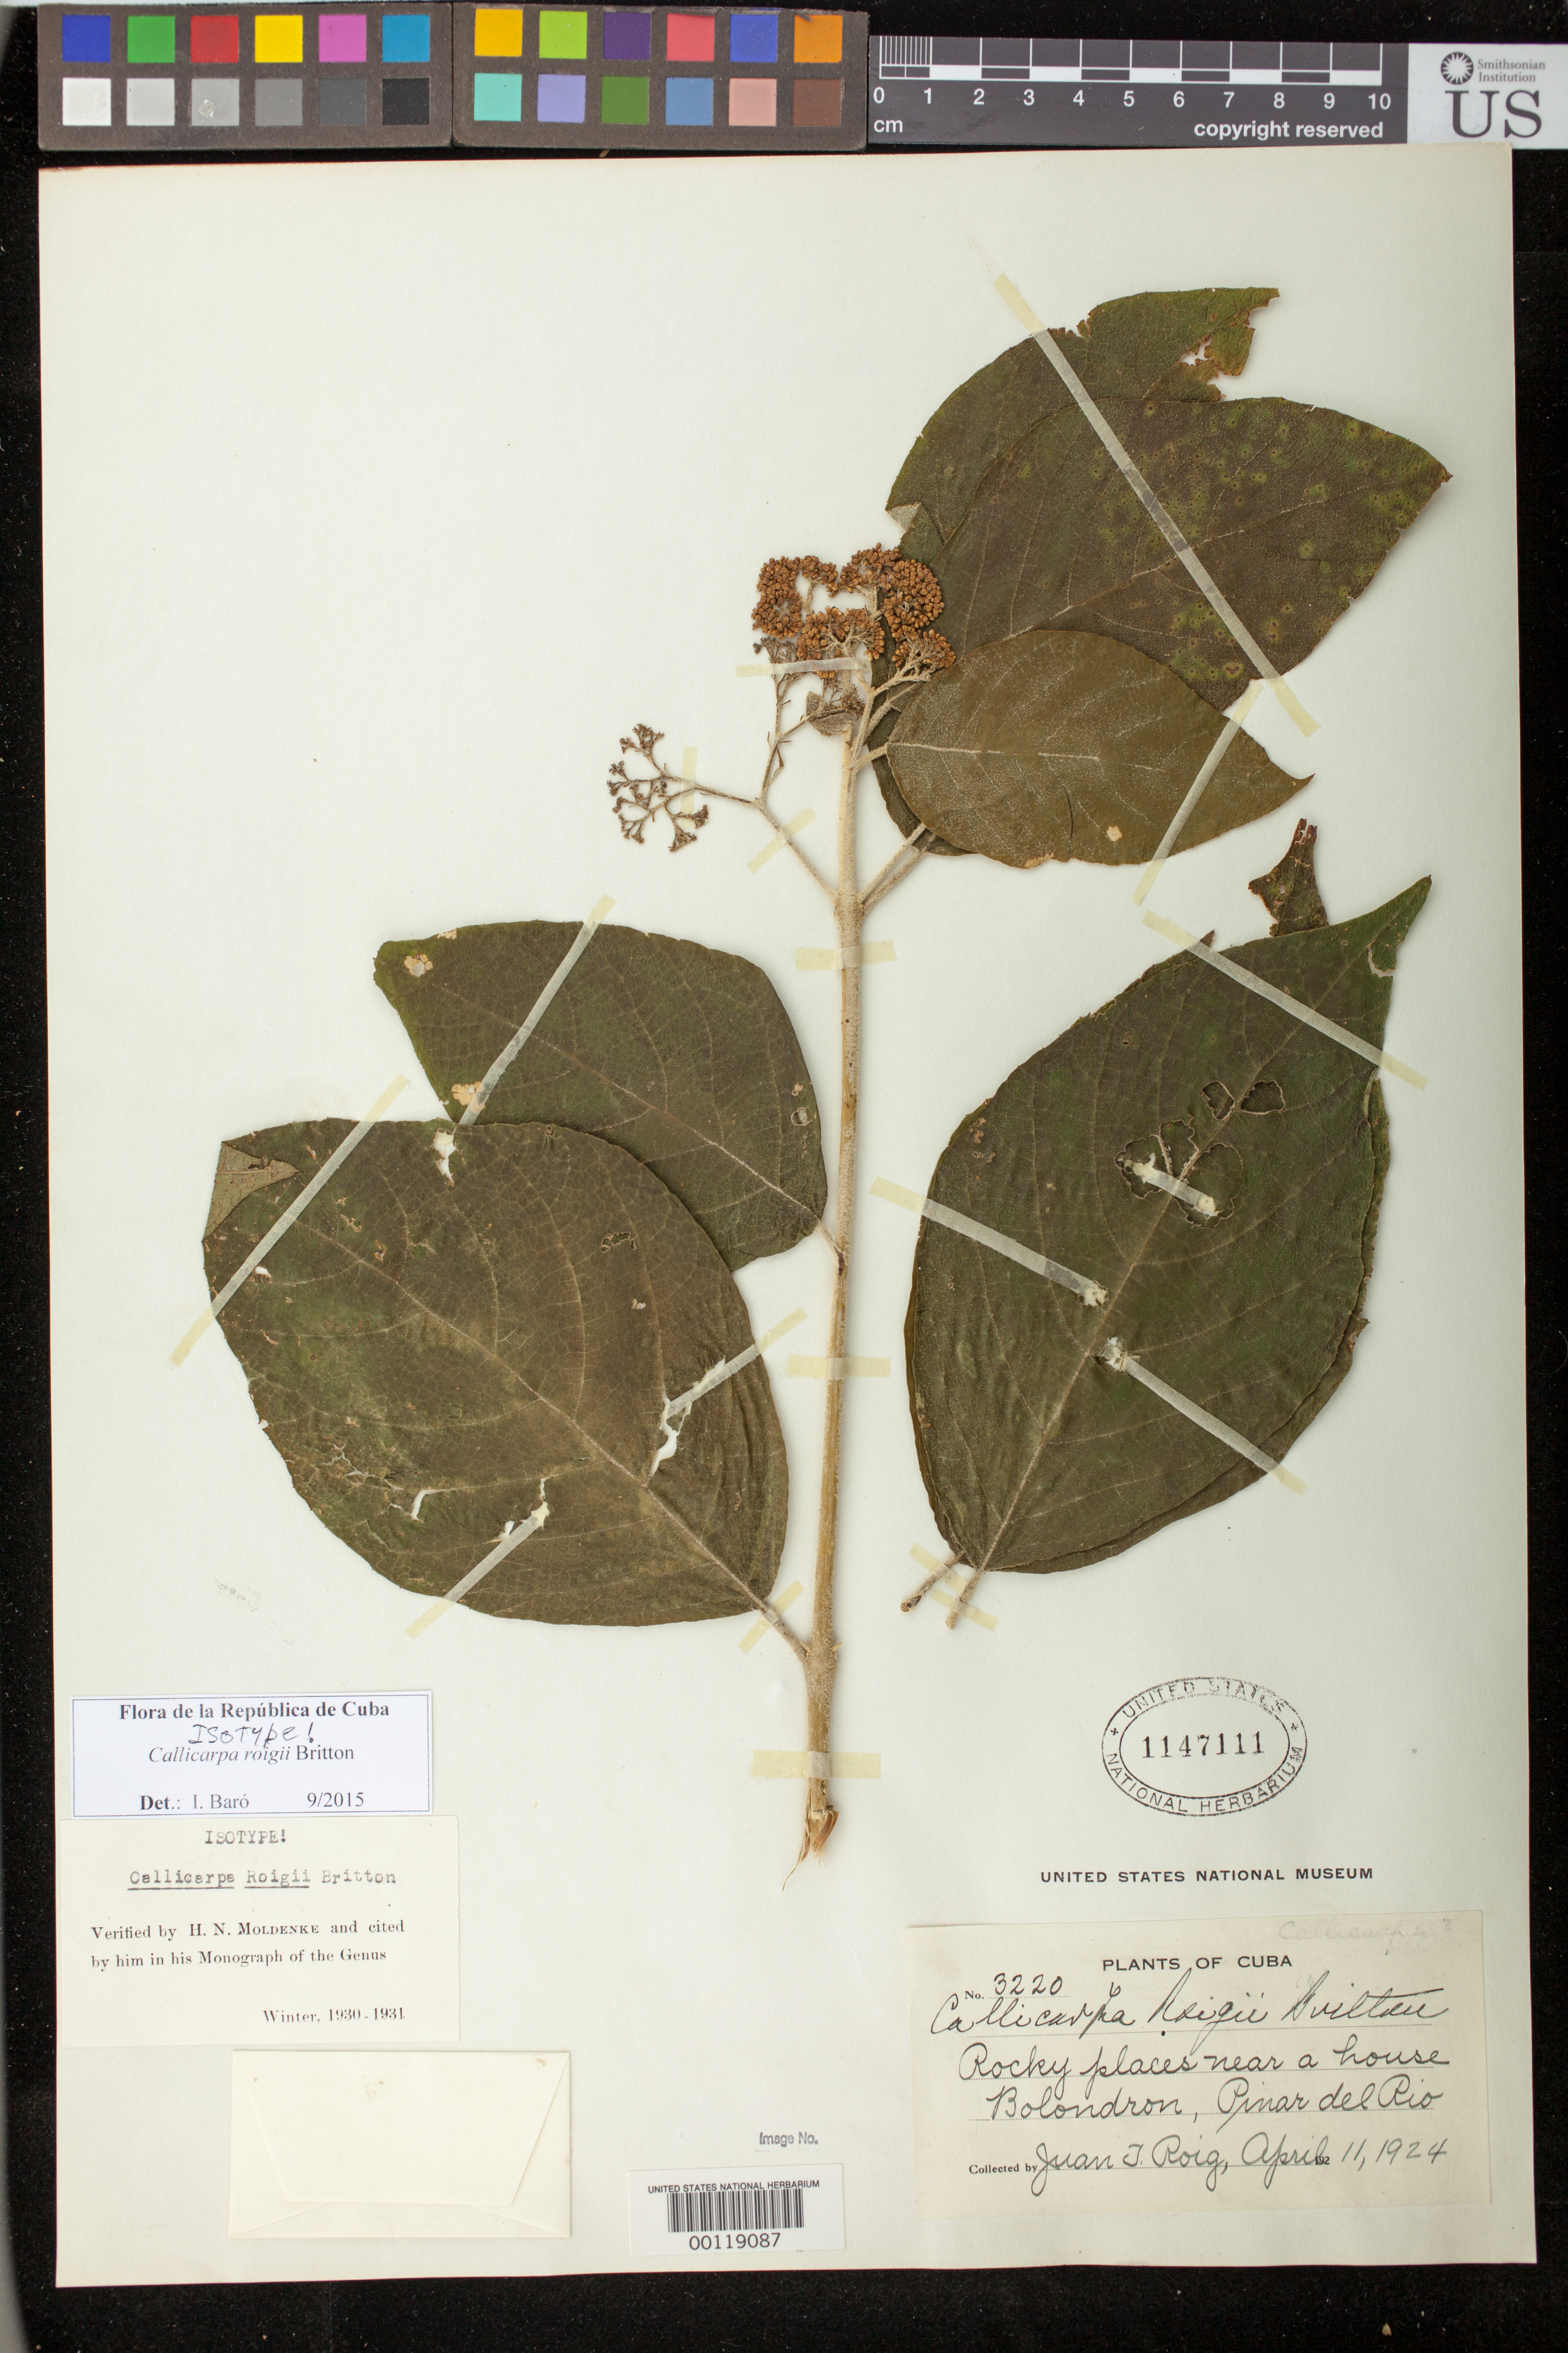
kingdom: Plantae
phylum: Tracheophyta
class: Magnoliopsida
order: Lamiales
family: Lamiaceae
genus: Callicarpa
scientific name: Callicarpa roigii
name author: Britton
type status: Isotype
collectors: J. Roig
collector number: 3220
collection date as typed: Apr 1924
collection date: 1924-04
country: Cuba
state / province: Pinar del Río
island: Greater Antilles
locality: Bolondron.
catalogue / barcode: US 1147111